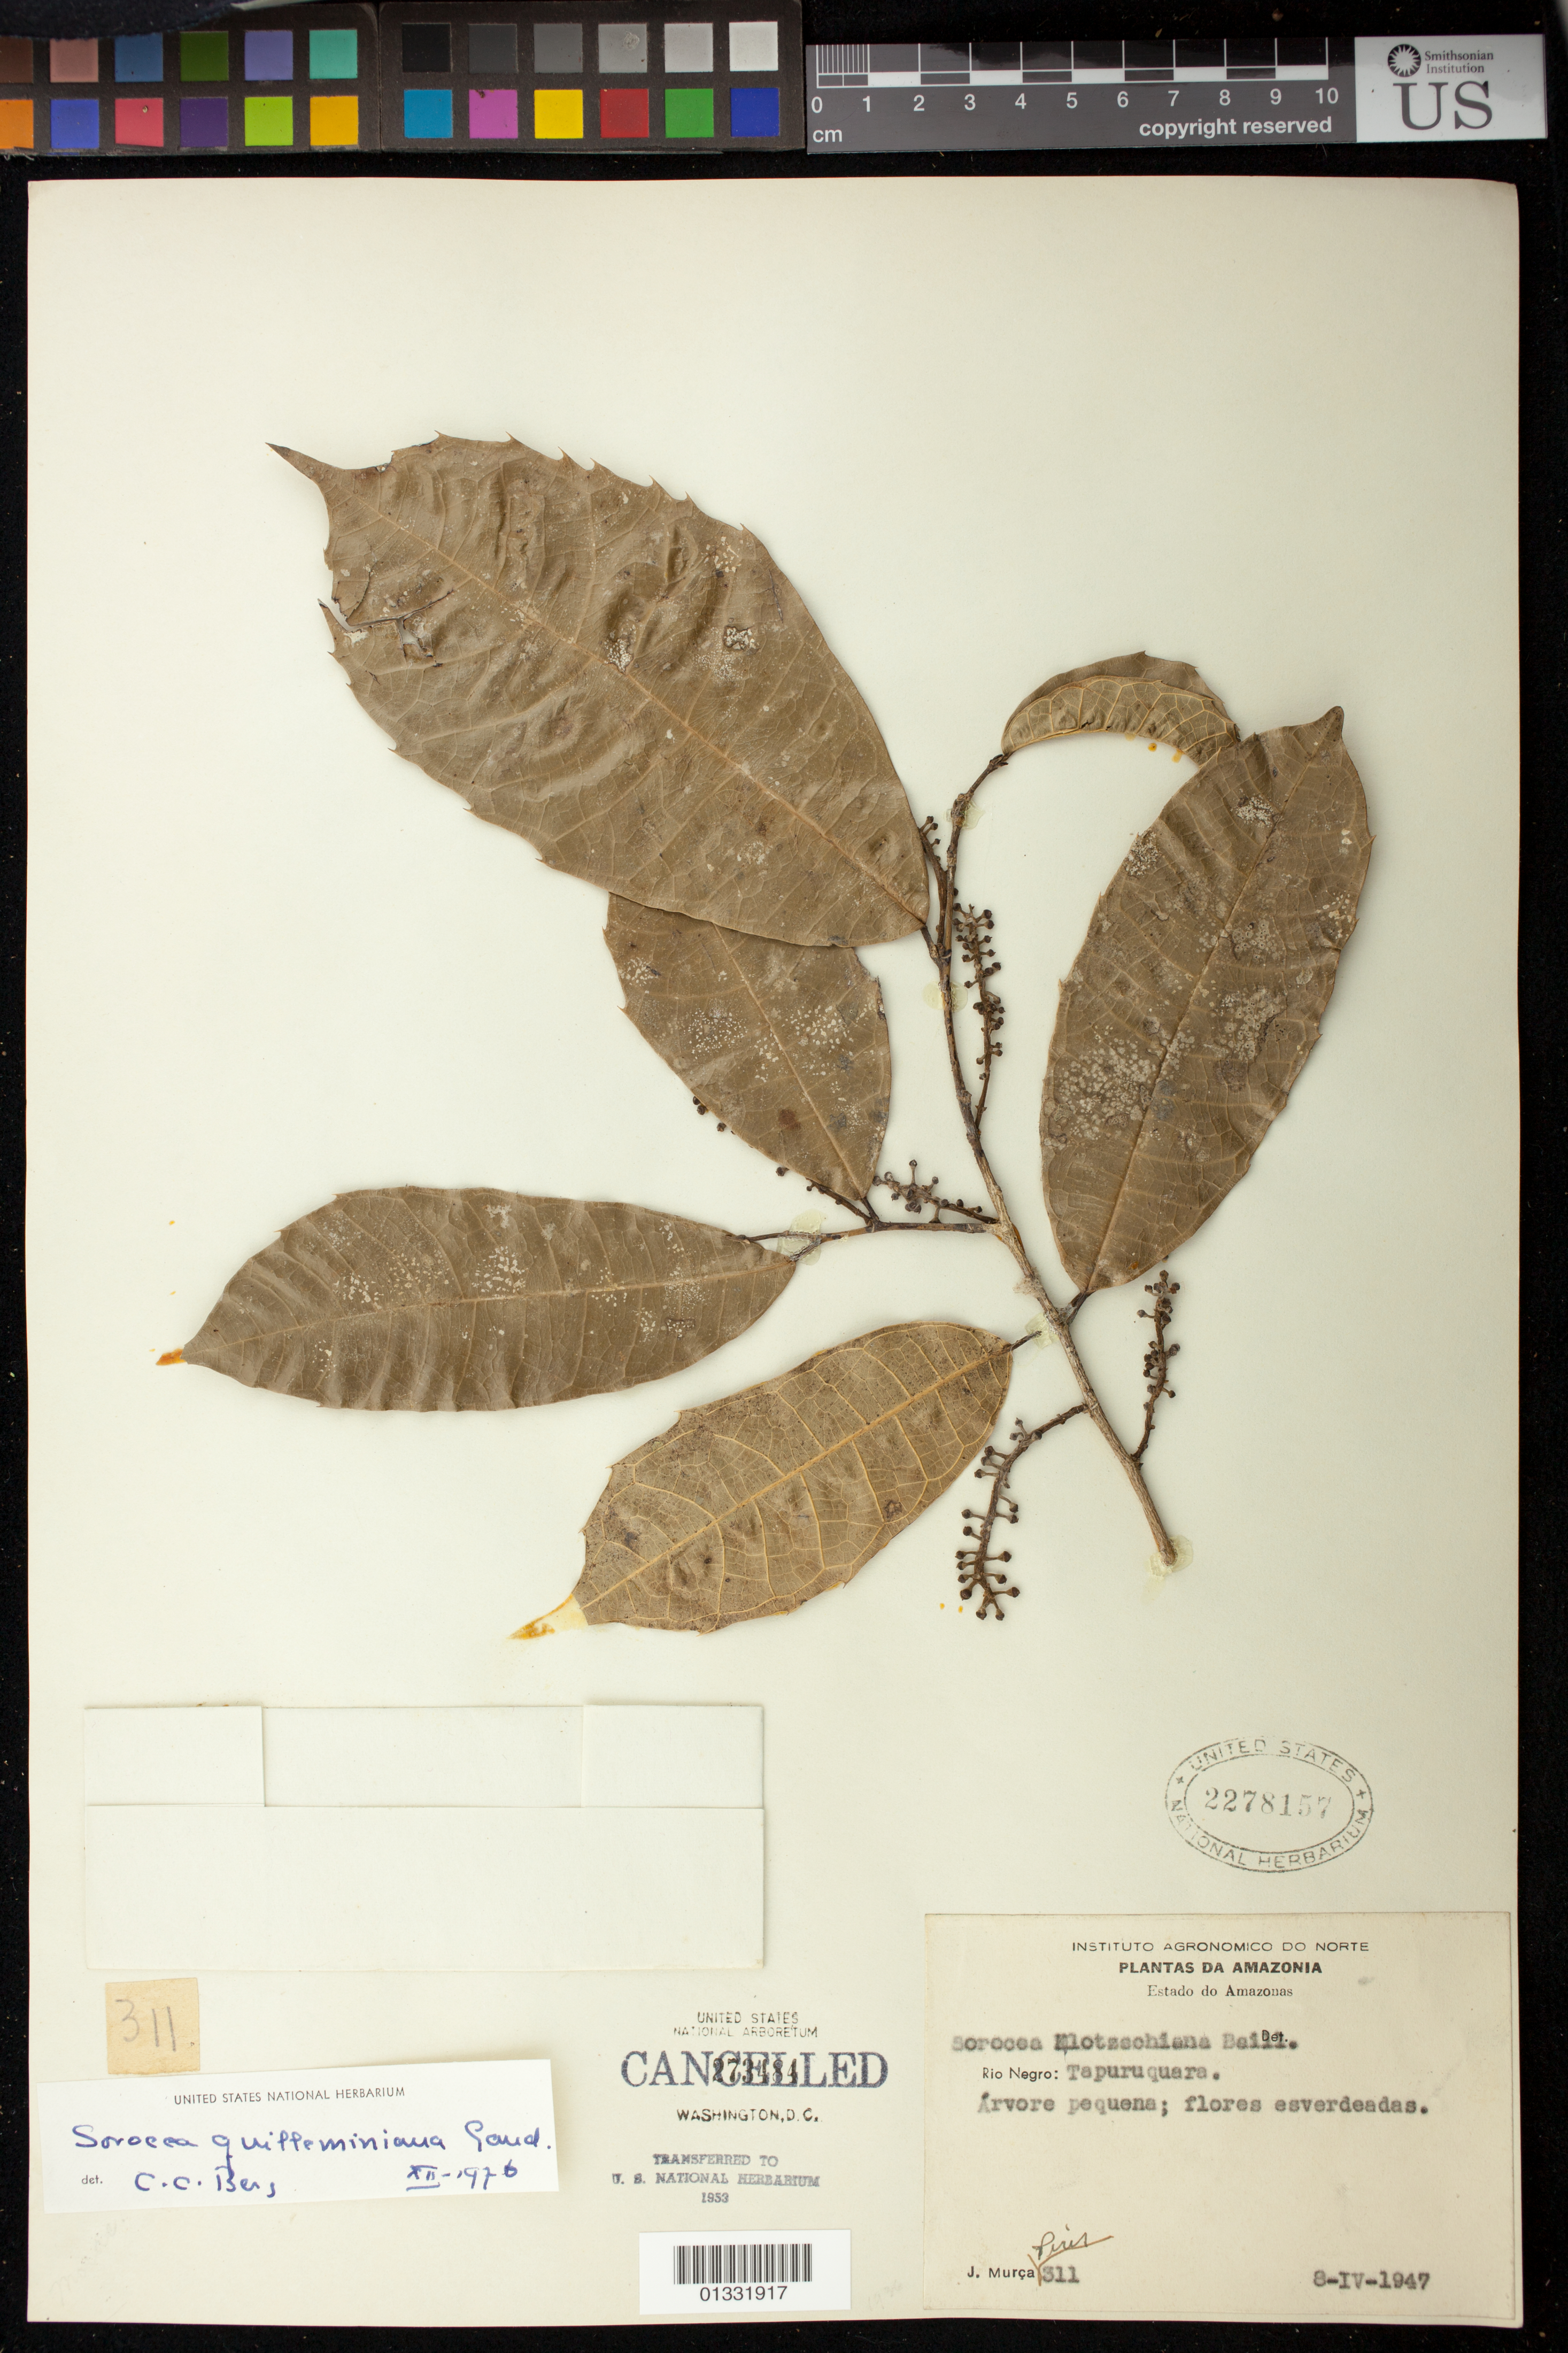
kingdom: Plantae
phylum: Tracheophyta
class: Magnoliopsida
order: Rosales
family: Moraceae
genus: Sorocea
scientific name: Sorocea guilleminiana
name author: Gaudich.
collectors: J. M. Pires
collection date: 1947-04-08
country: Brazil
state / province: Amazonas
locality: Rio Negro: Tapuruquara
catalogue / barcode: US 2278157